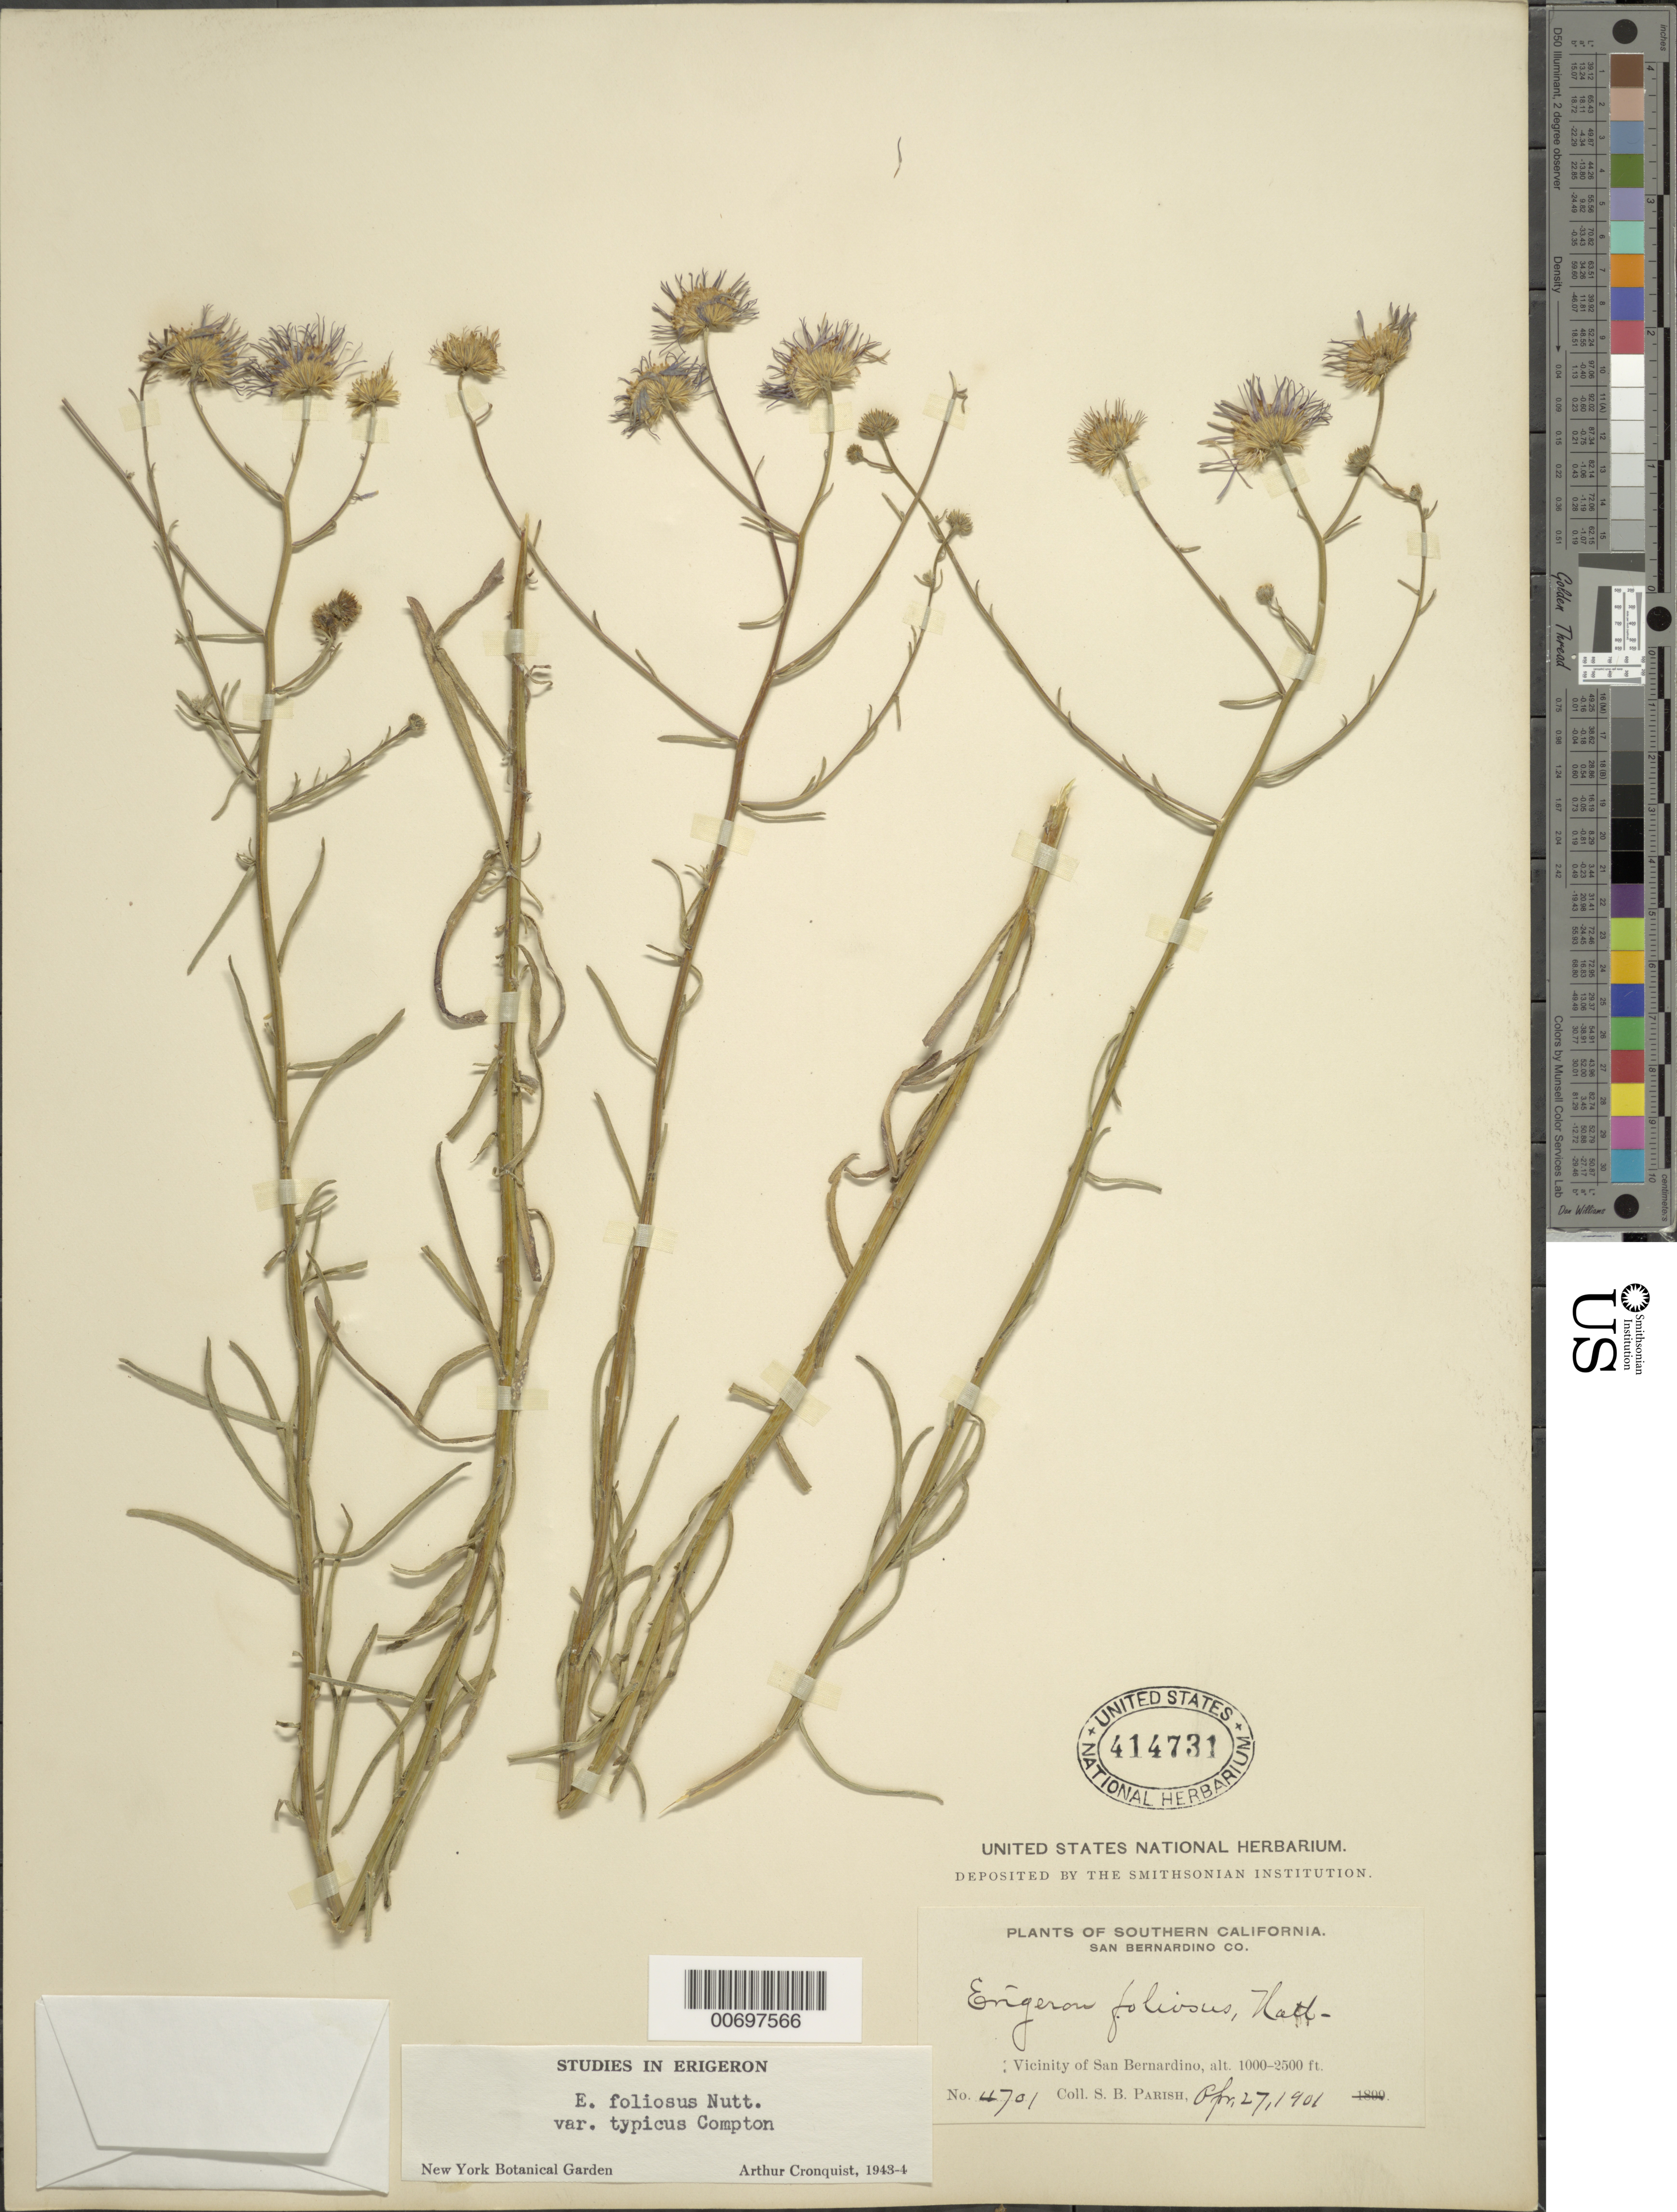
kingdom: Plantae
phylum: Tracheophyta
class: Magnoliopsida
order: Asterales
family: Asteraceae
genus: Erigeron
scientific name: Erigeron foliosus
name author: Nutt.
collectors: S. B. Parish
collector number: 4701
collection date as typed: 27 Apr 1901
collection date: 1901-04-27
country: United States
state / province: California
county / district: San Bernardino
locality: Vicinity of San Bernardino.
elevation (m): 305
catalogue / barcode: US 414731